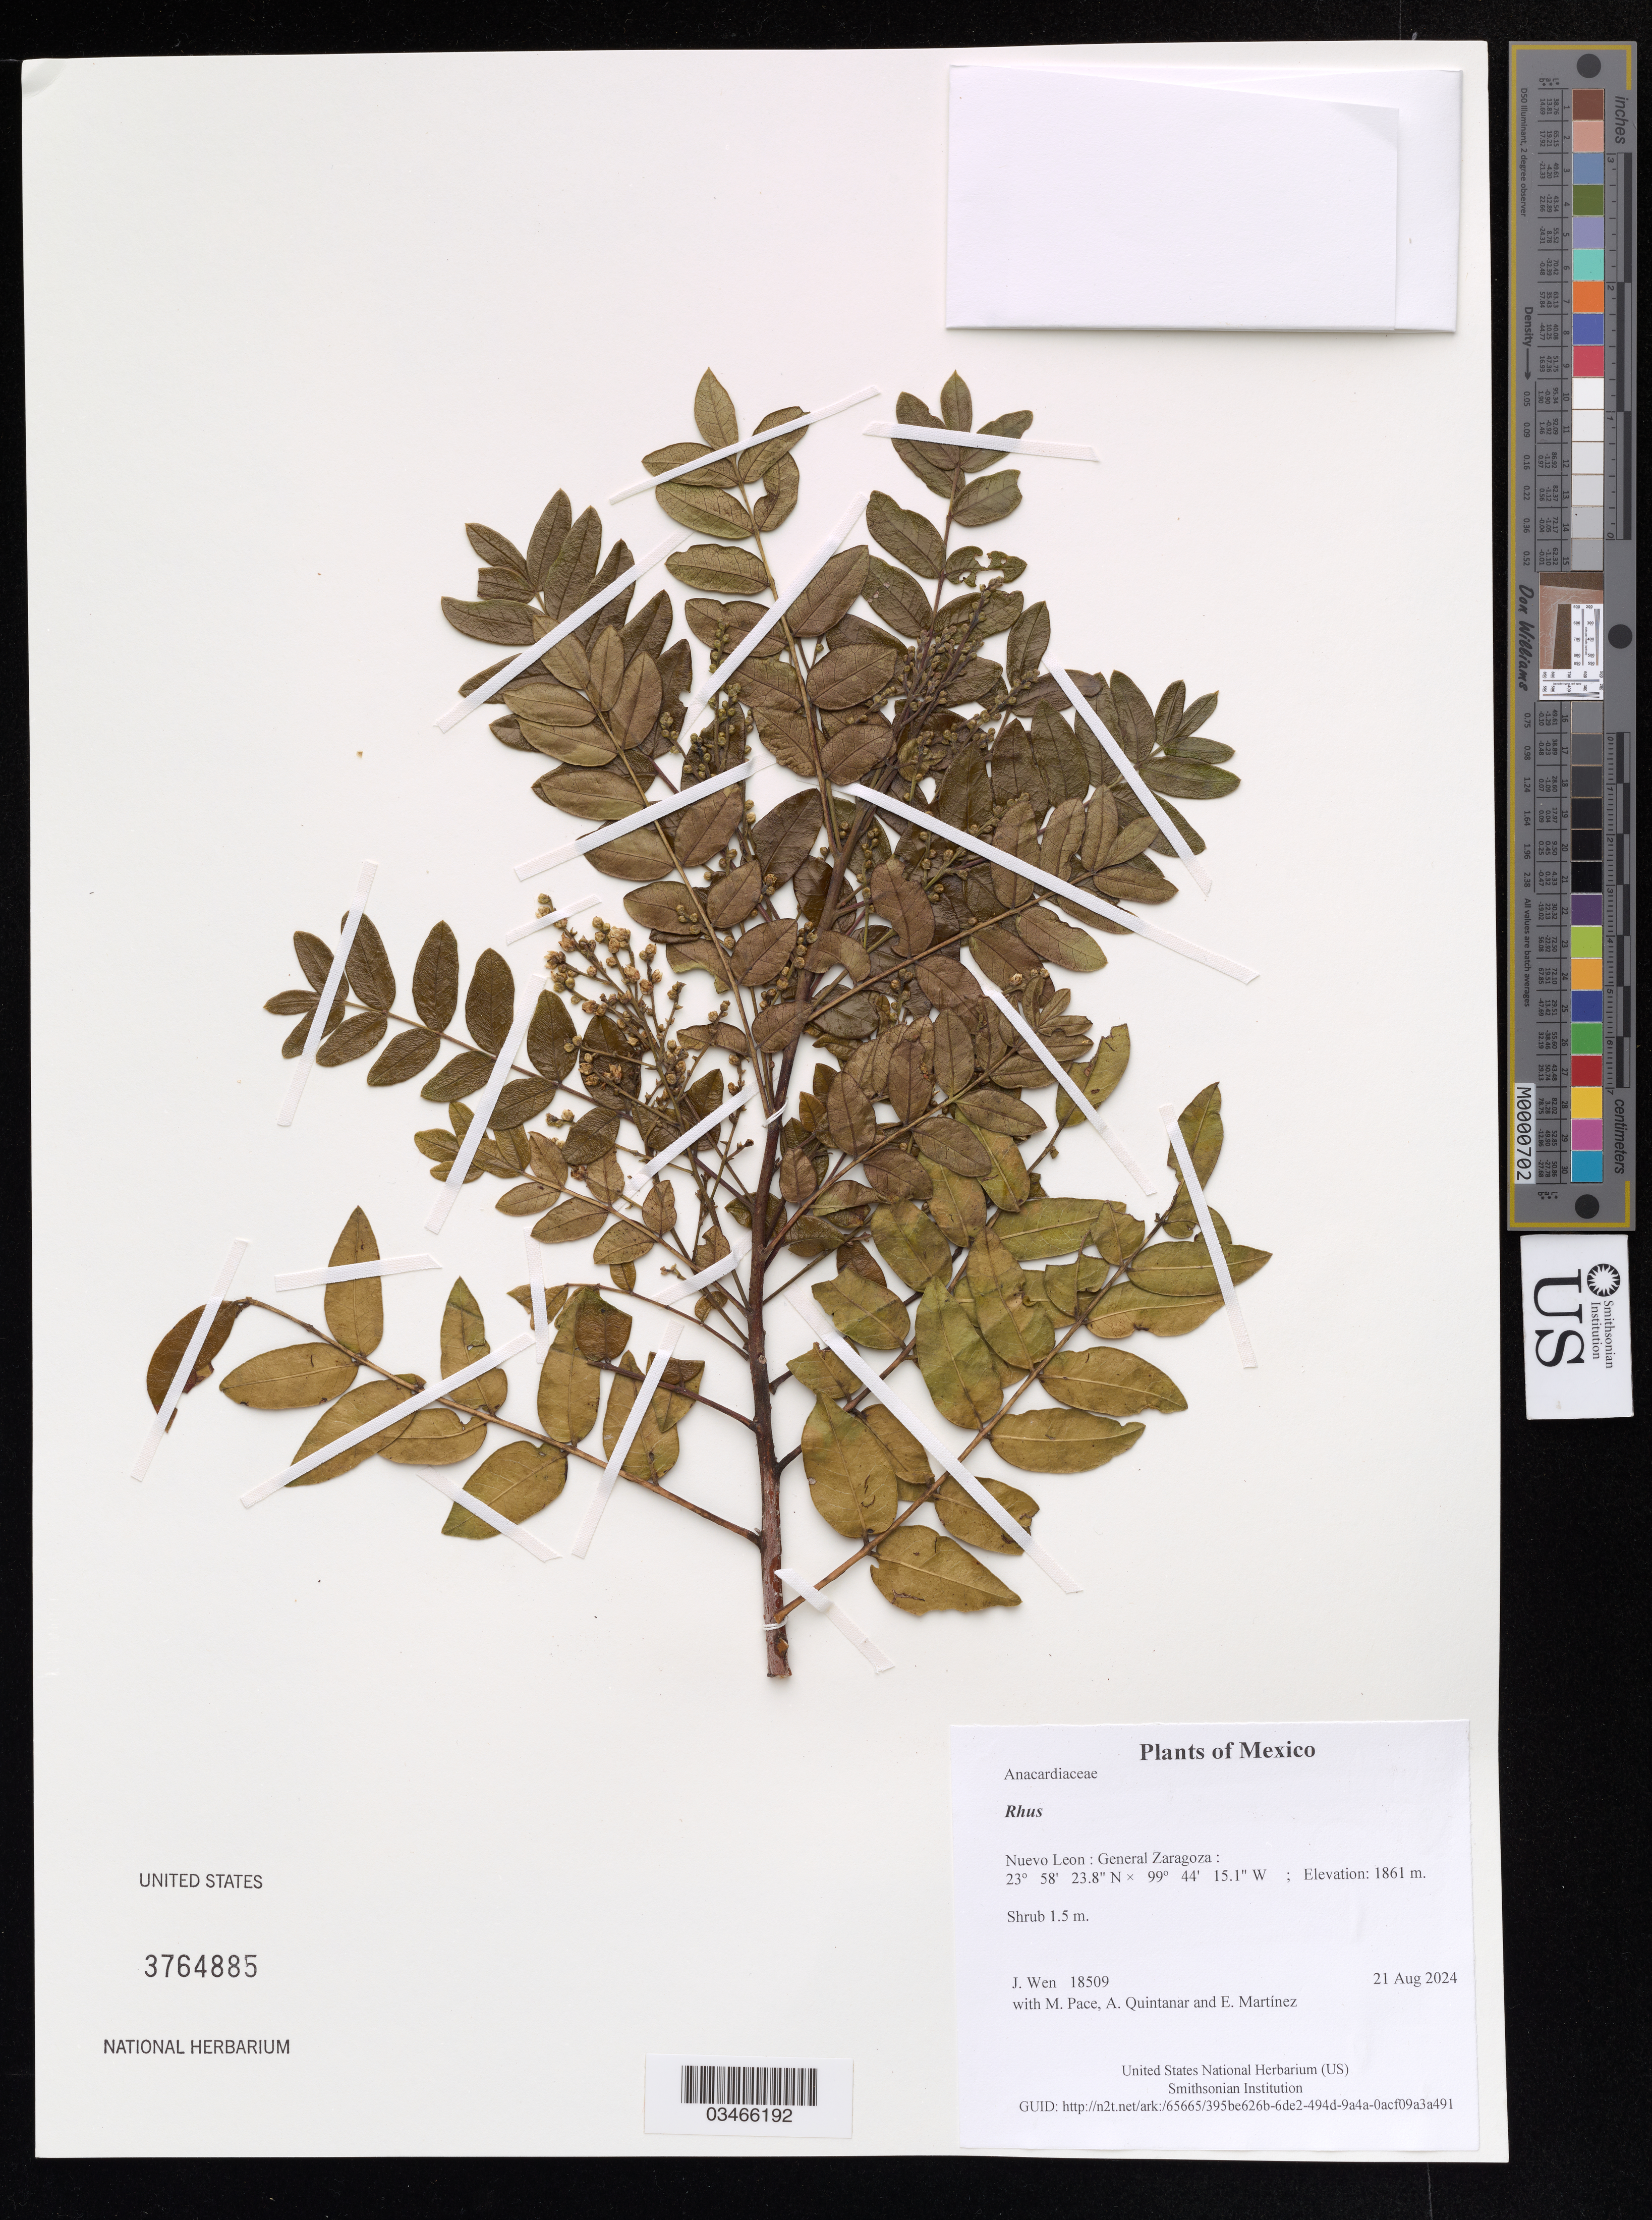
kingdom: Plantae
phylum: Tracheophyta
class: Magnoliopsida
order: Sapindales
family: Anacardiaceae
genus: Rhus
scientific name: Rhus tamaulipana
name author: B.L. Turner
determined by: Mitchell, John D.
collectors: J. Wen, M. Pace, A. Quintanar & E. Martinez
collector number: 18509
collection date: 2024-08-21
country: Mexico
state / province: Nuevo Leon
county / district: General Zaragoza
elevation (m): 1861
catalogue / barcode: US 3764885